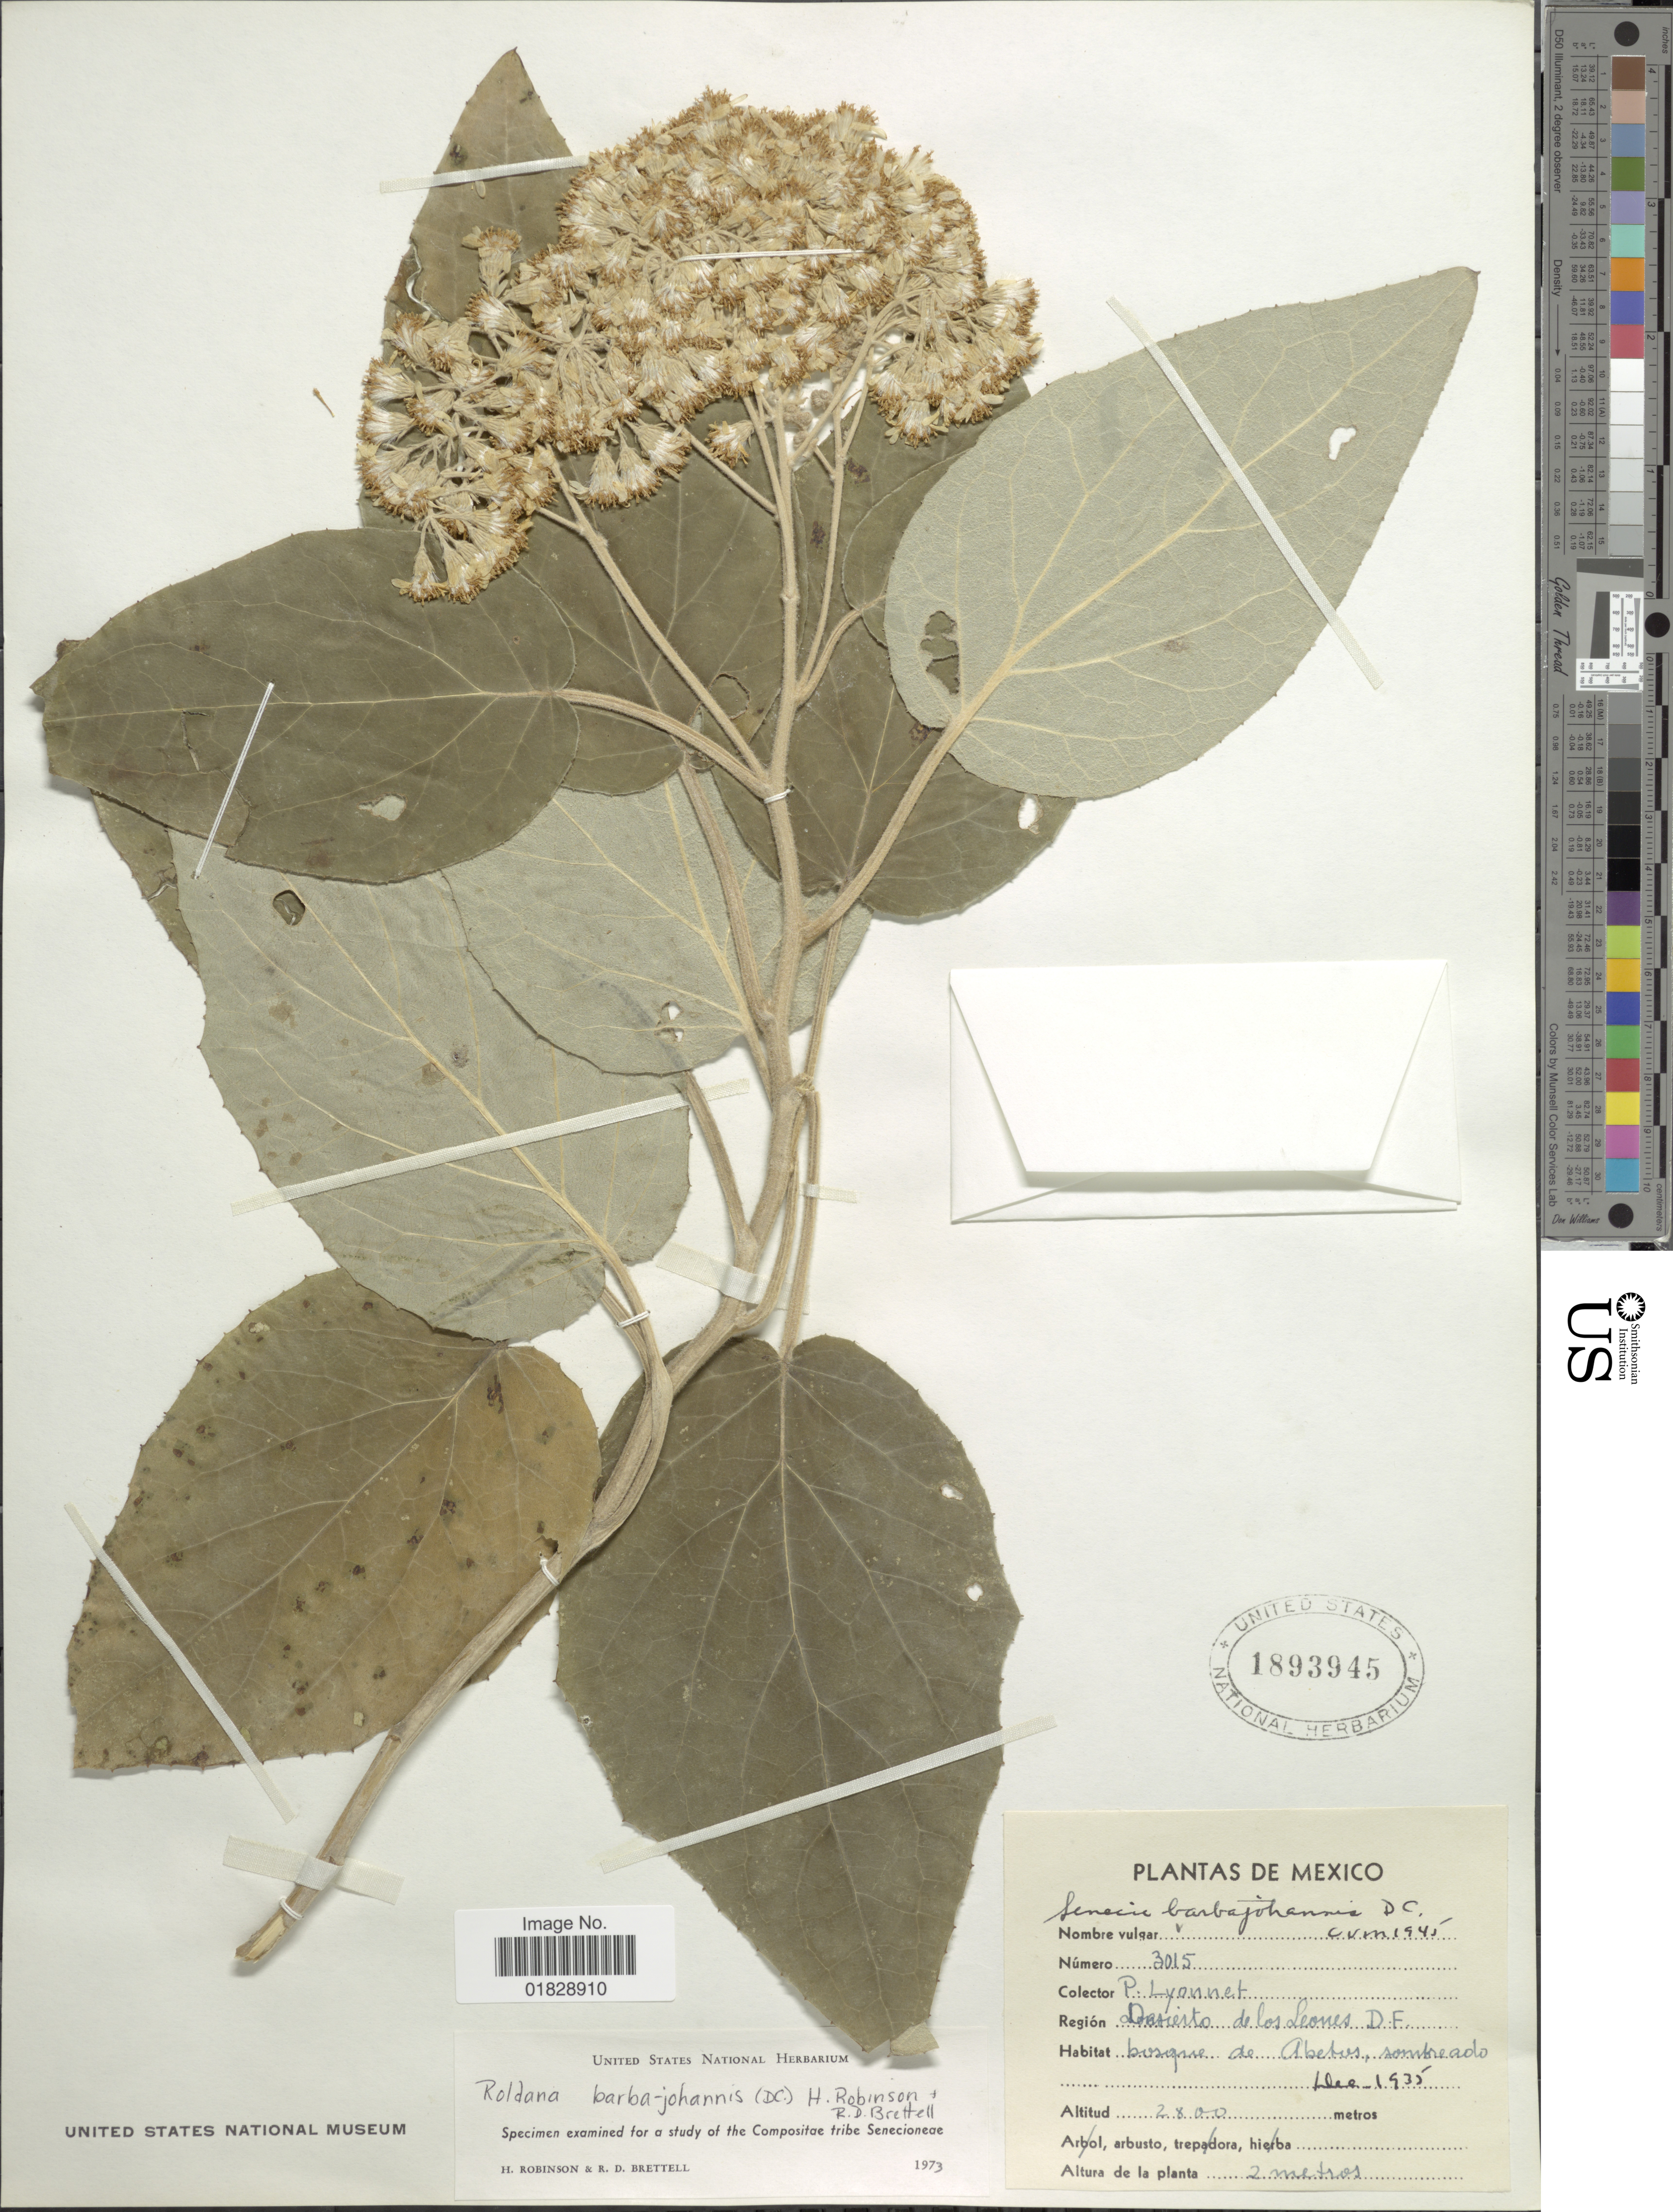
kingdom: Plantae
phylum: Tracheophyta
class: Magnoliopsida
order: Asterales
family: Asteraceae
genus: Roldana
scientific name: Roldana barba-johannis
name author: (DC.) H. Rob. & Brettell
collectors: P. Lyonnet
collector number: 3015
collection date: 1935-12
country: Mexico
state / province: Distrito Federal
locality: Dasierto de los Leones D.F.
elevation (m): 2800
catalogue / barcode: US 1893945